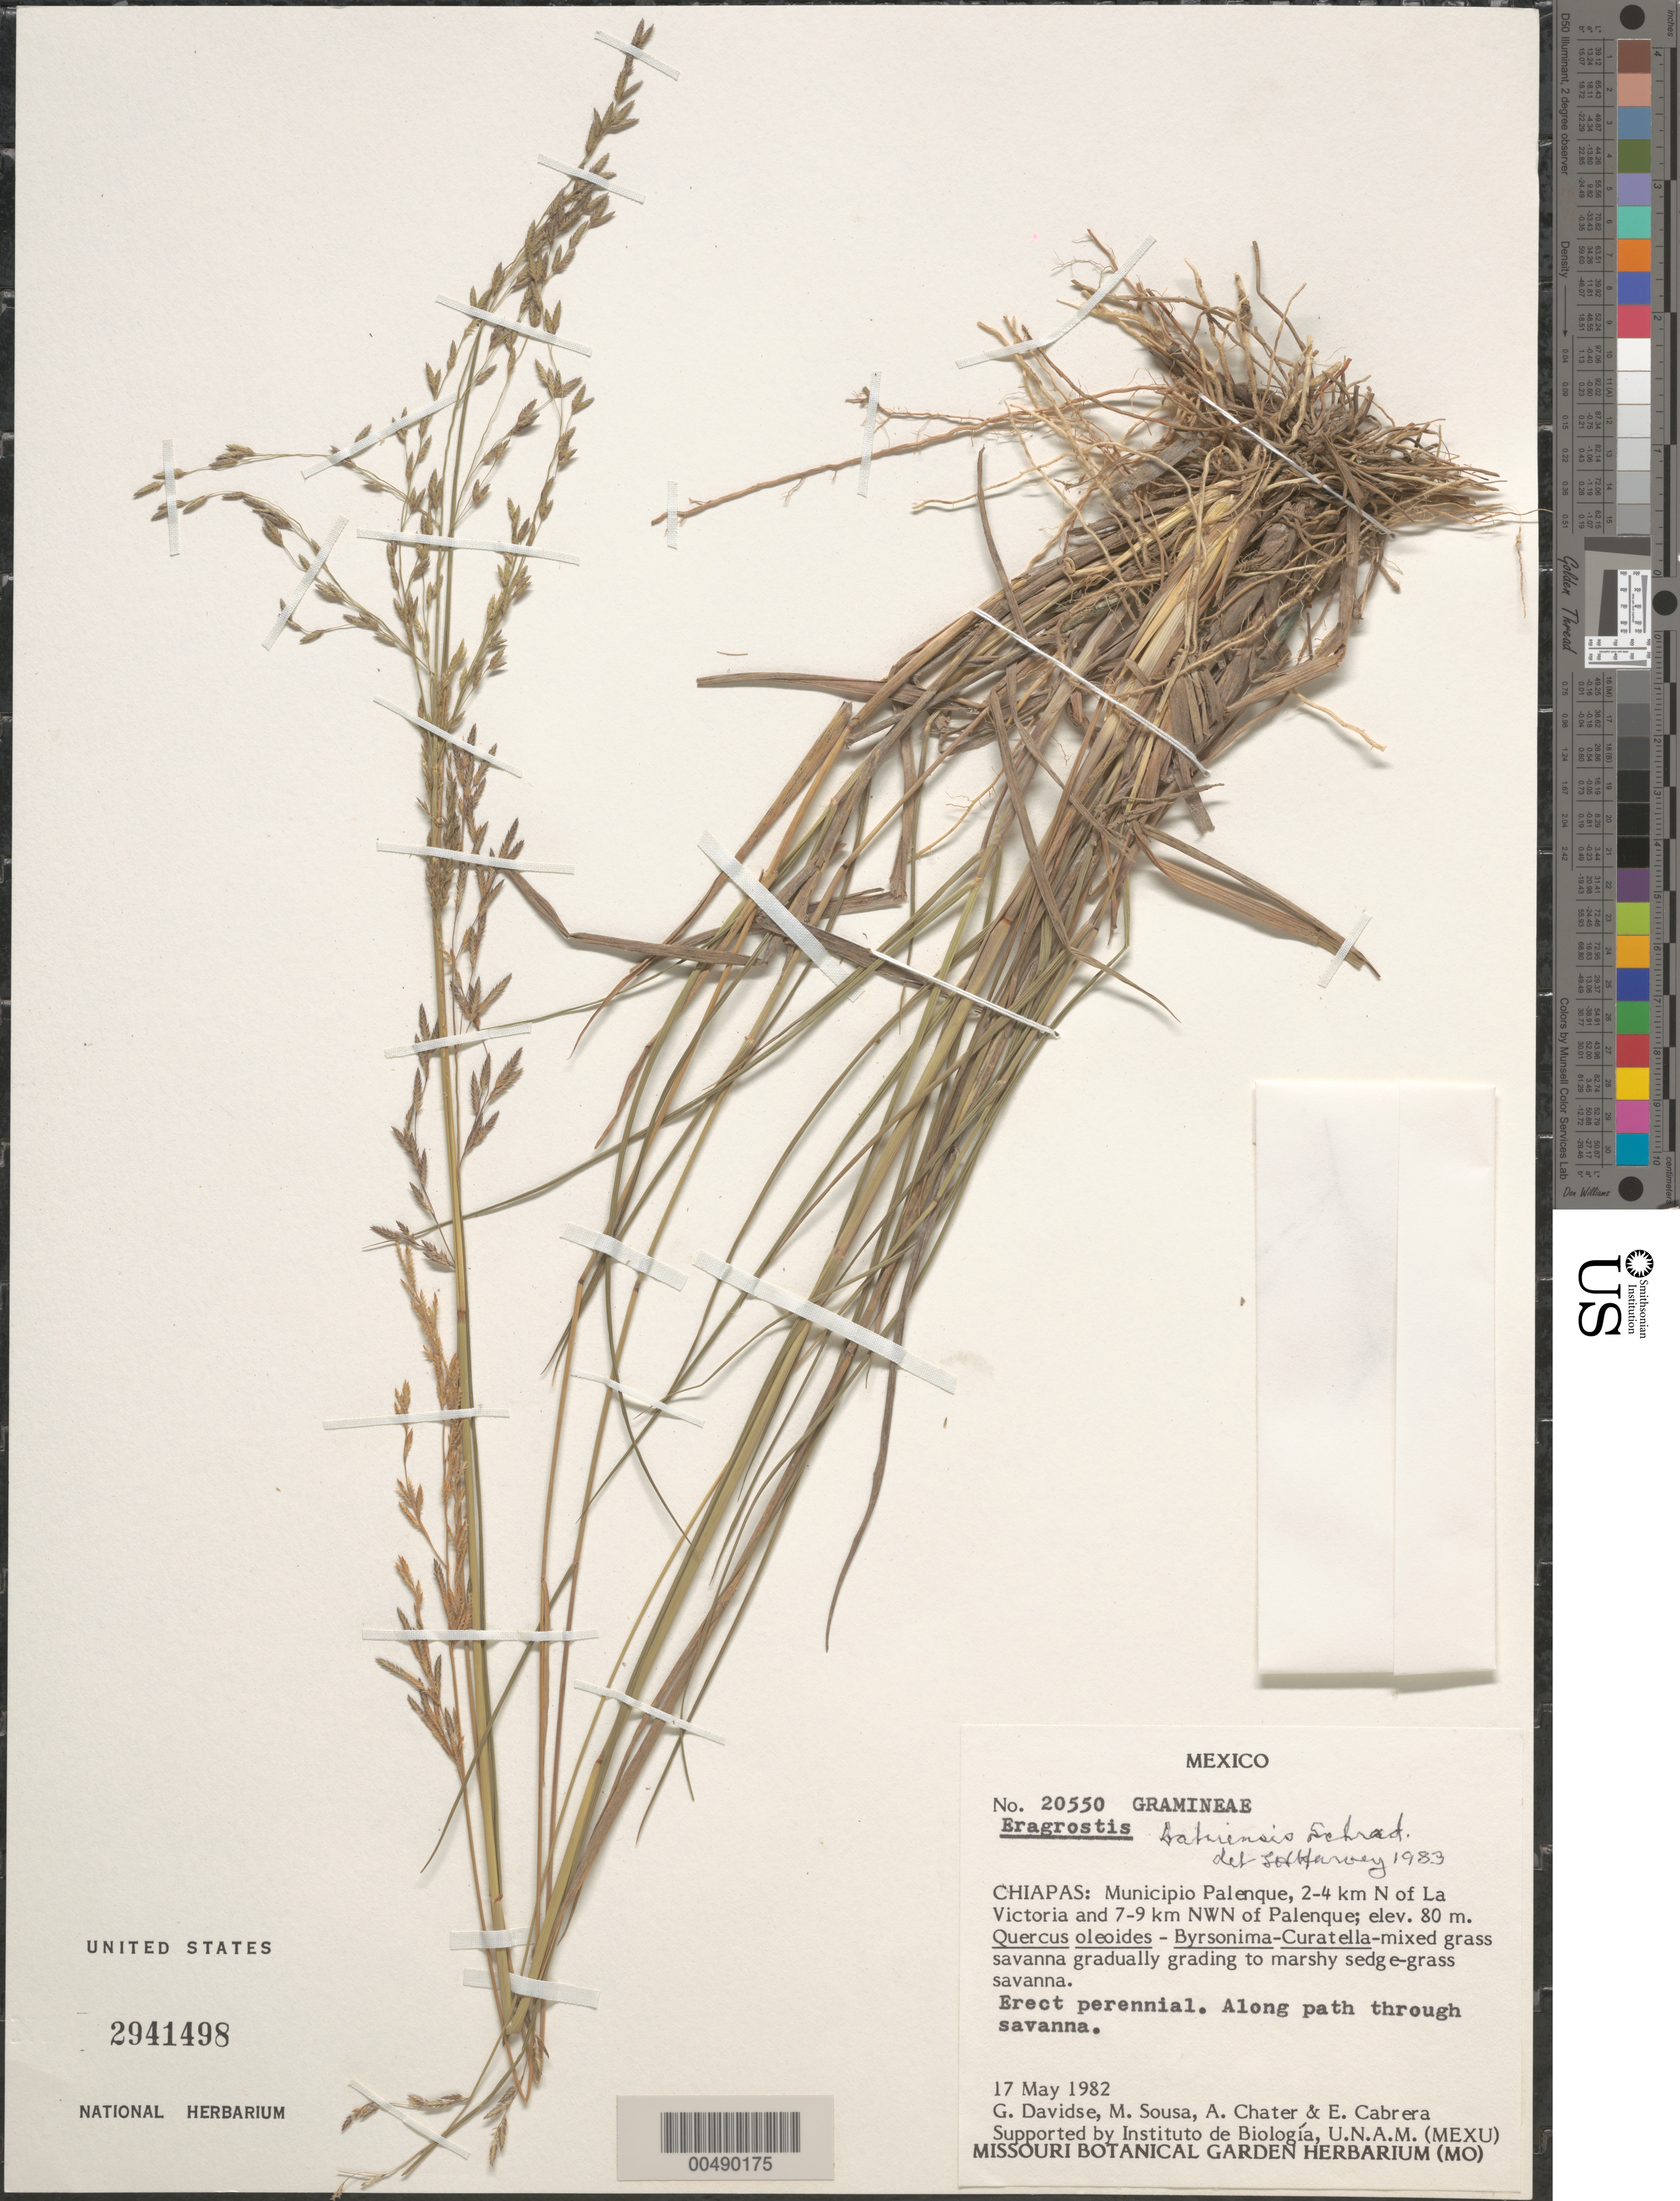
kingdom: Plantae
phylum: Tracheophyta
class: Liliopsida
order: Poales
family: Poaceae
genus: Eragrostis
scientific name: Eragrostis bahiensis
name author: Schrad. ex Schult.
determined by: Harvey, L. H.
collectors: G. Davidse, M. Sousa S., A. Charter & E. Cabrera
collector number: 20550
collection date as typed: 17 May 1982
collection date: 1982-05-17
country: Mexico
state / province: Chiapas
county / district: Palenque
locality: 2-4 km N of La Victoria and 7-9 km NWN of Palenque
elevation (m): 80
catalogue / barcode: US 2941498